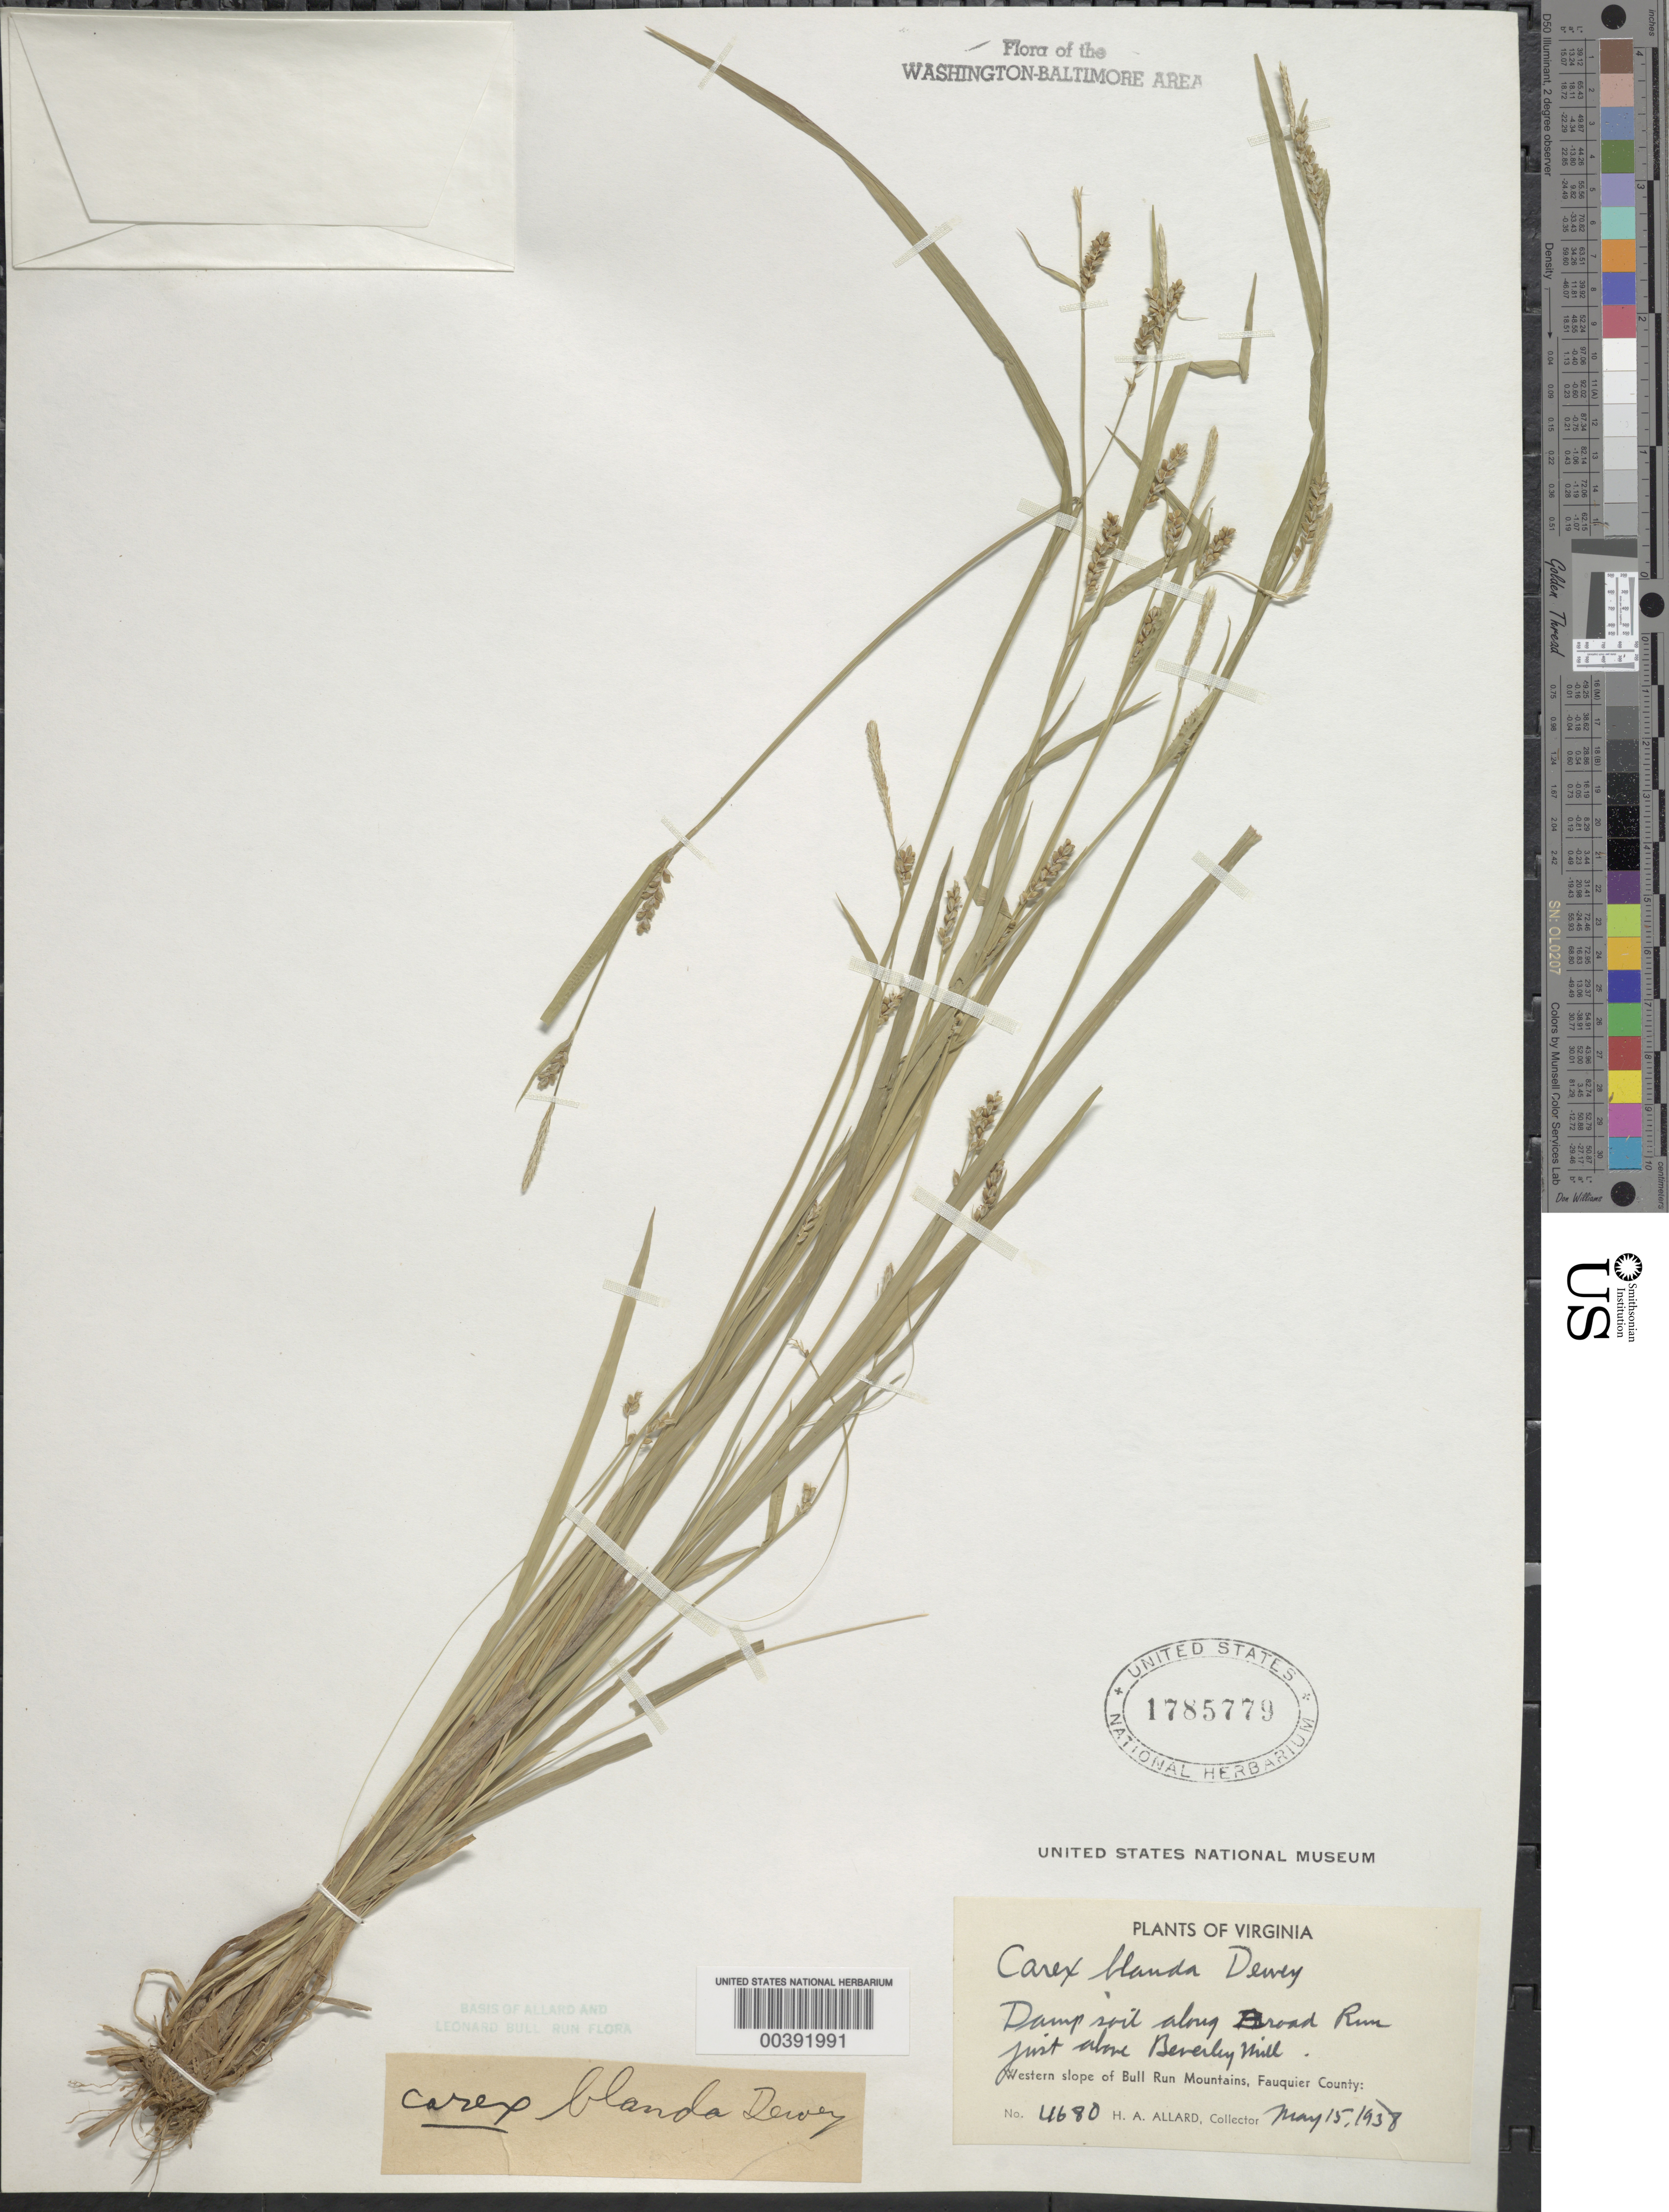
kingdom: Plantae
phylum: Tracheophyta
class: Liliopsida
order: Poales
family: Cyperaceae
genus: Carex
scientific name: Carex blanda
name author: Dewey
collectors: H. A. Allard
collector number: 4680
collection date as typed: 15 May 1938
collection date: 1938-05-15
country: United States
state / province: Virginia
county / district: Fauquier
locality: Broad Run, above Beverley Mill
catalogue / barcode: US 1785779